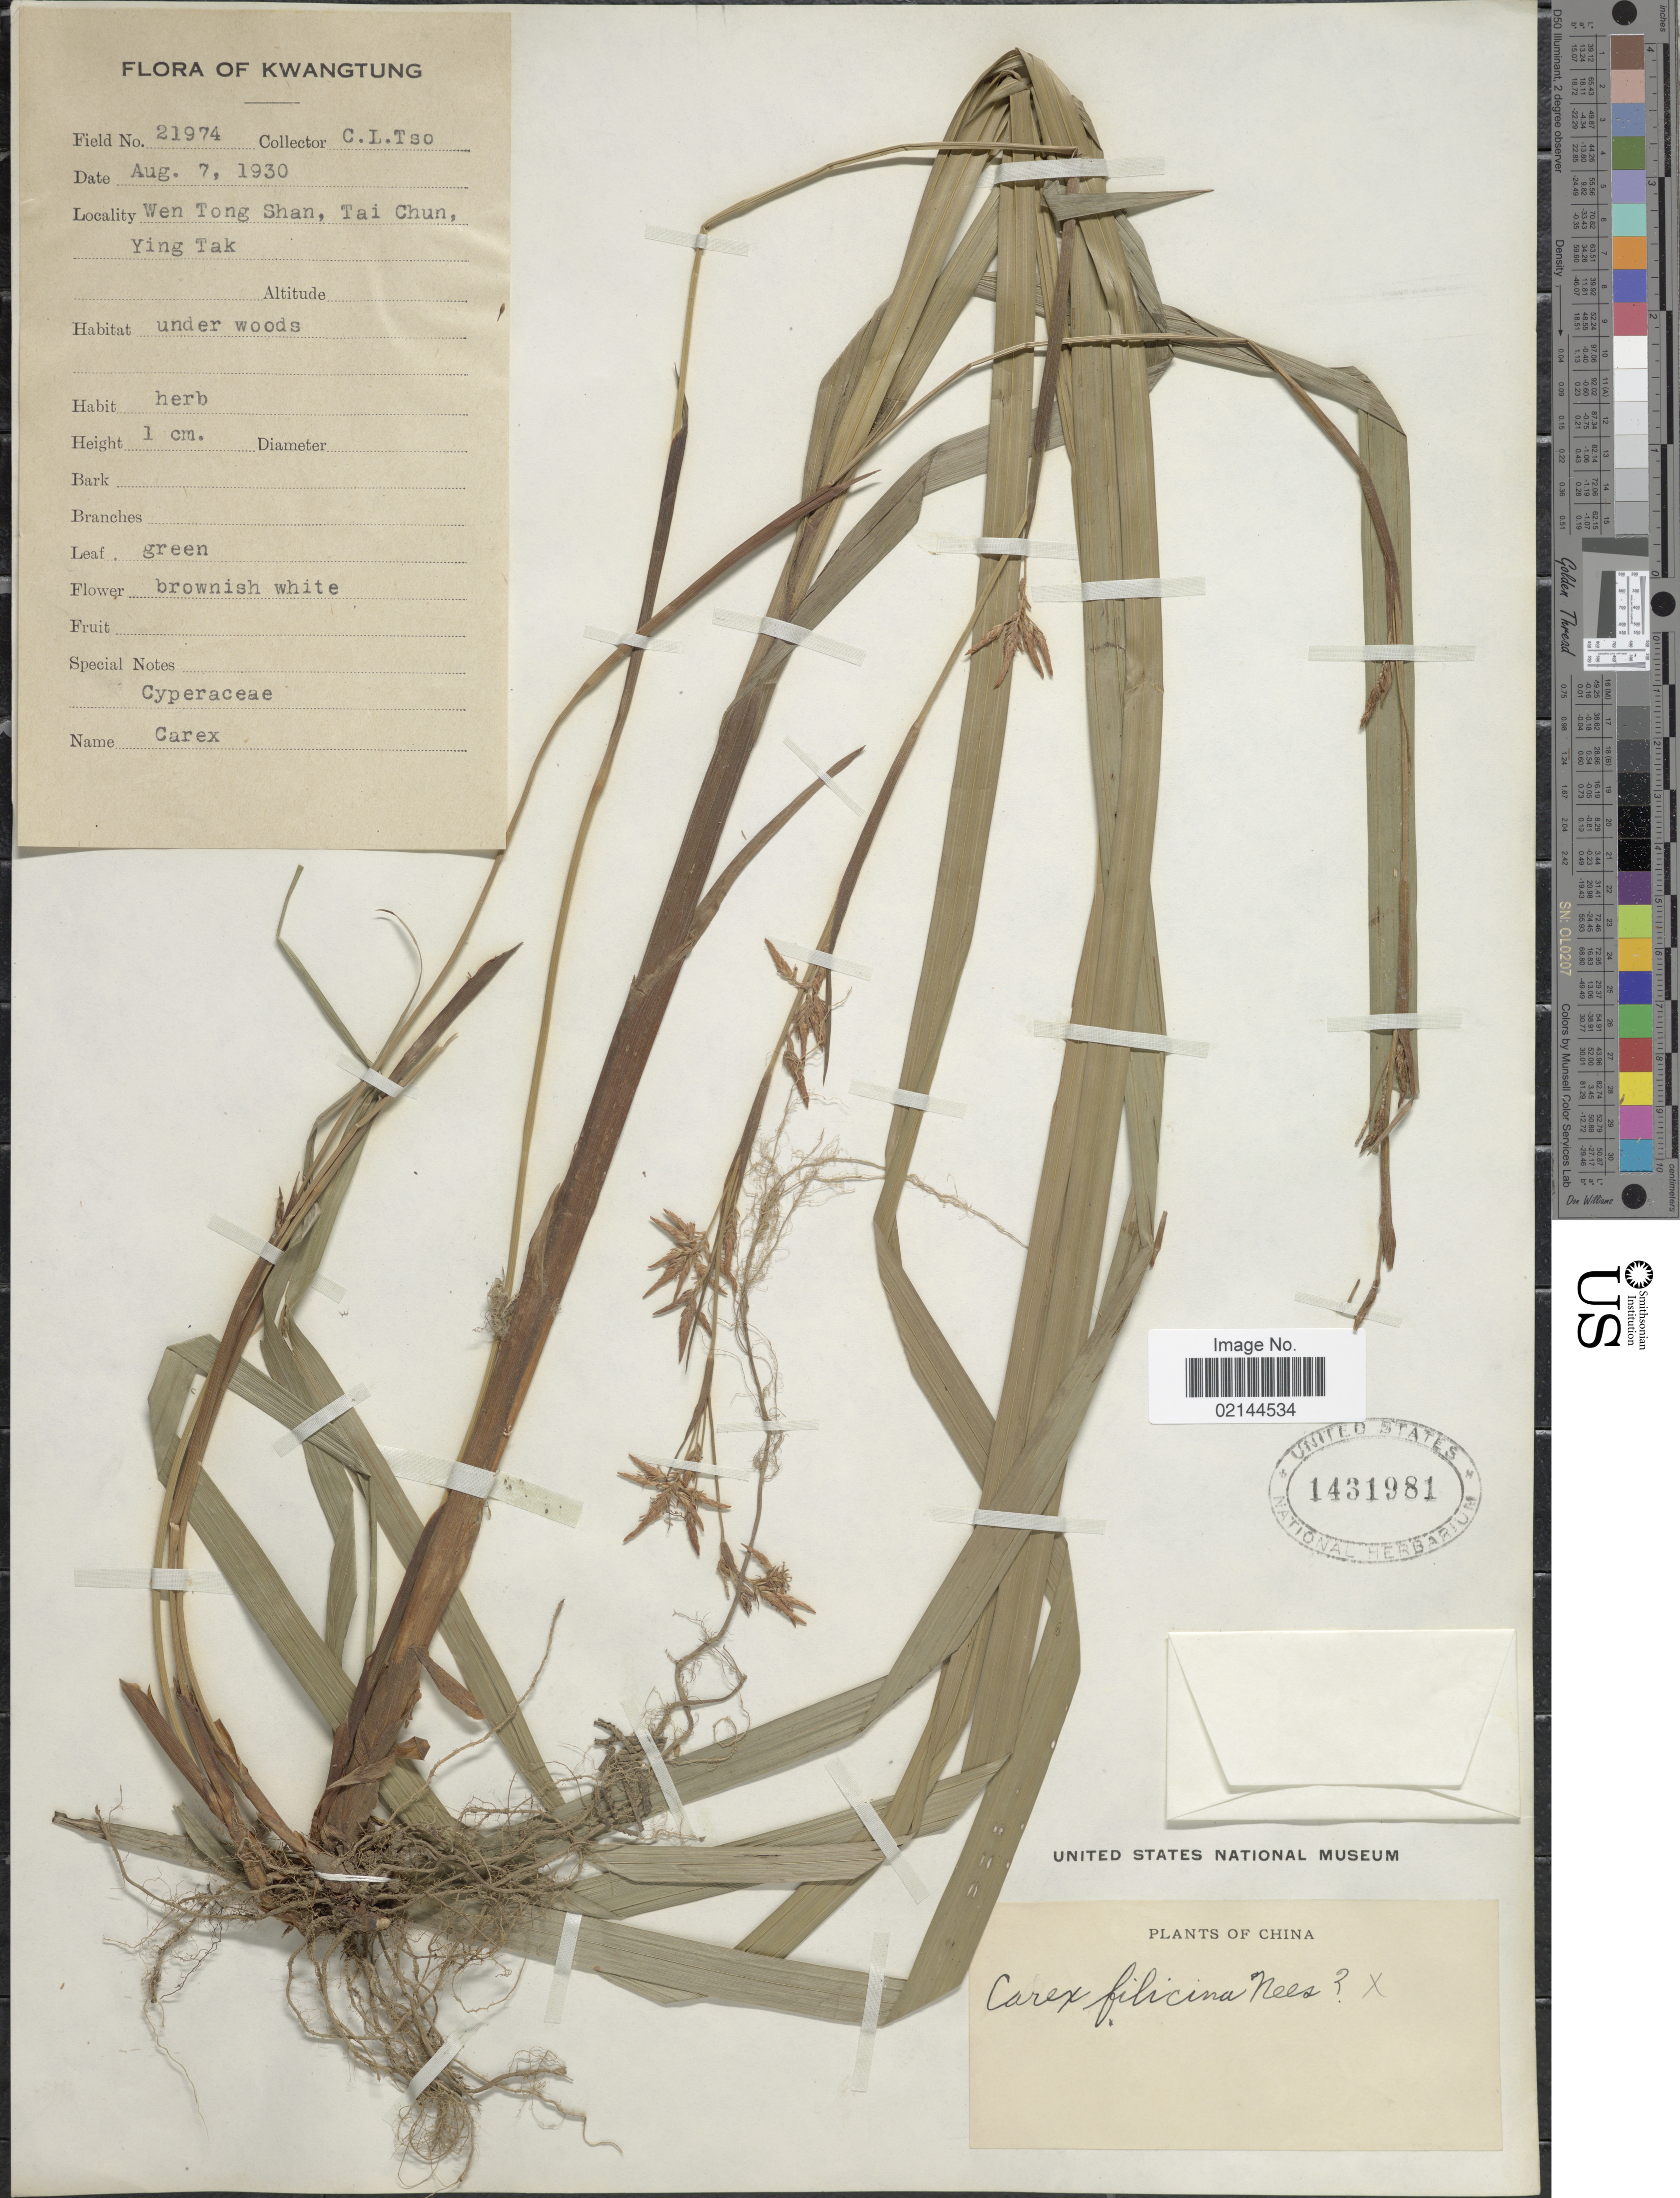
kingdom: Plantae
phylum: Tracheophyta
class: Liliopsida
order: Poales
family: Cyperaceae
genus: Carex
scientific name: Carex filicina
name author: Nees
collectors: C. Tso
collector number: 21974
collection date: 1930-08-07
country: China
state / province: Guangdong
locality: Kwangtung. Wen Tong Shan, Tai Chun, Ying Tak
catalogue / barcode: US 1431981